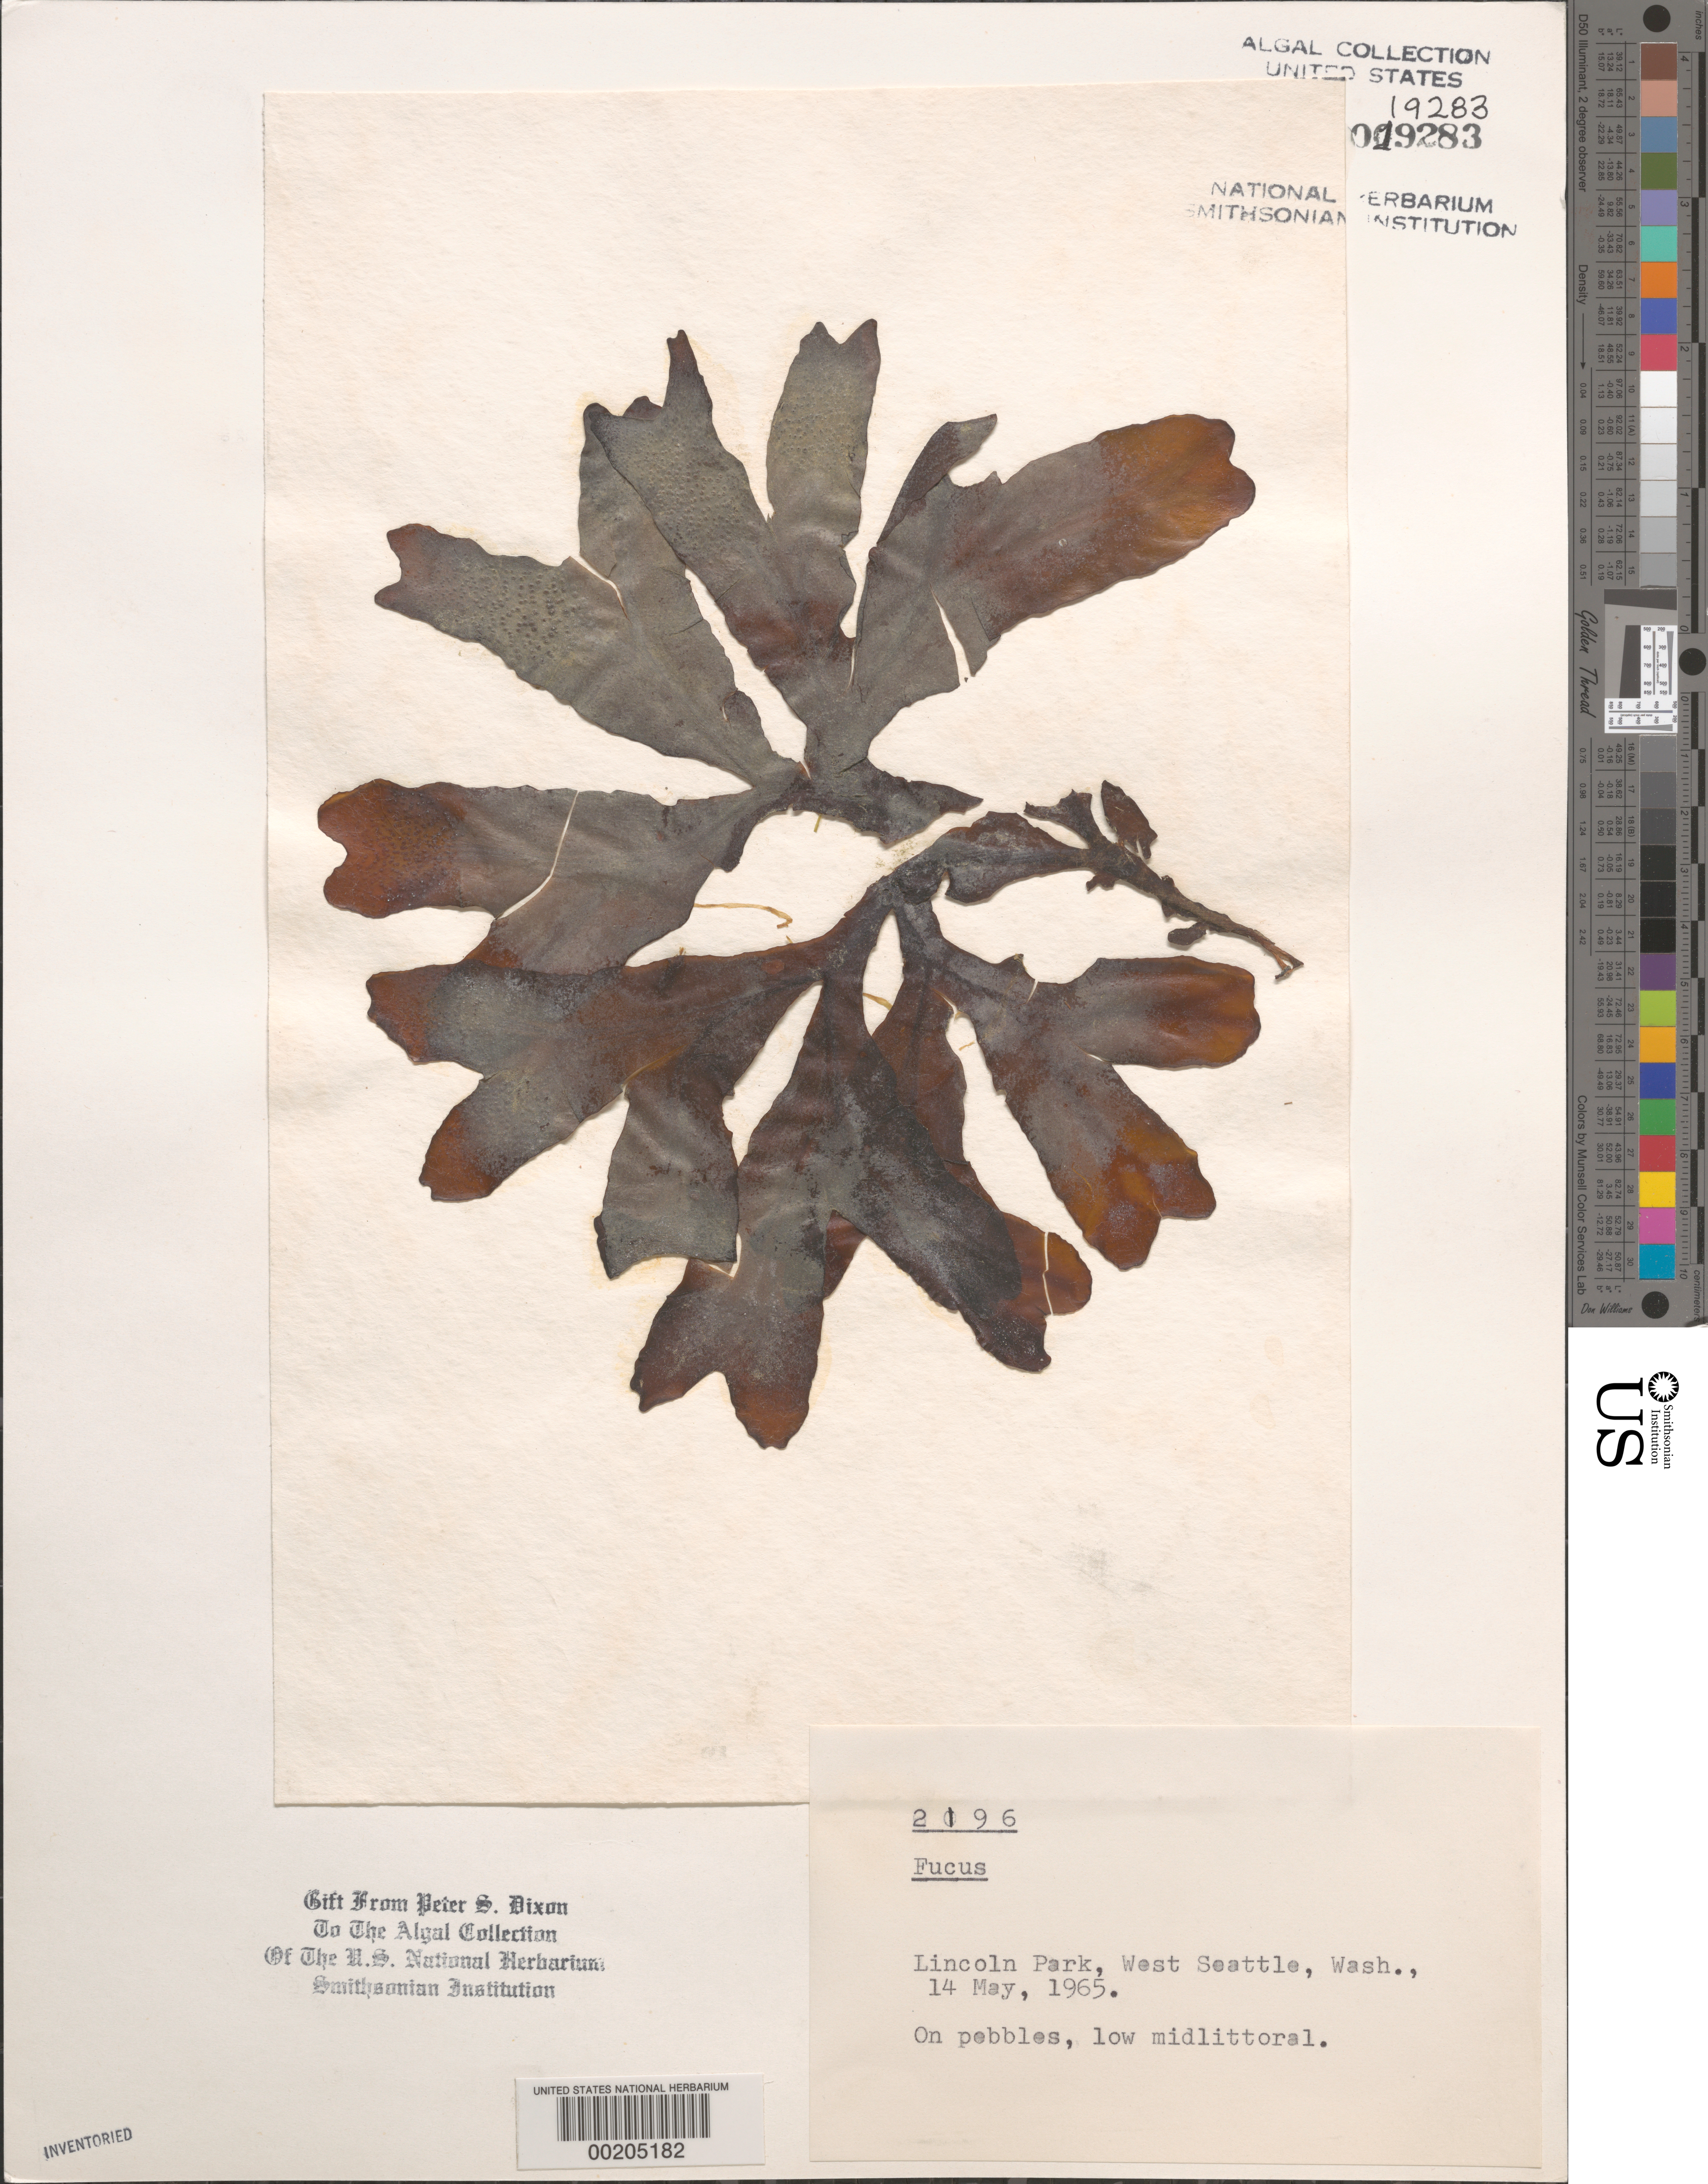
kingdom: Chromista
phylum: Ochrophyta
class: Phaeophyceae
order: Fucales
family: Fucaceae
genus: Fucus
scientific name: Fucus sp.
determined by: Dixon, P. S.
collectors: P. S. Dixon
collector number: PSD 2196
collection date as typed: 14 May 1965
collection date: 1965-05-14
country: United States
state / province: Washington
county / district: King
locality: West Seattle, Lincoln Park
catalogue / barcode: US 19283